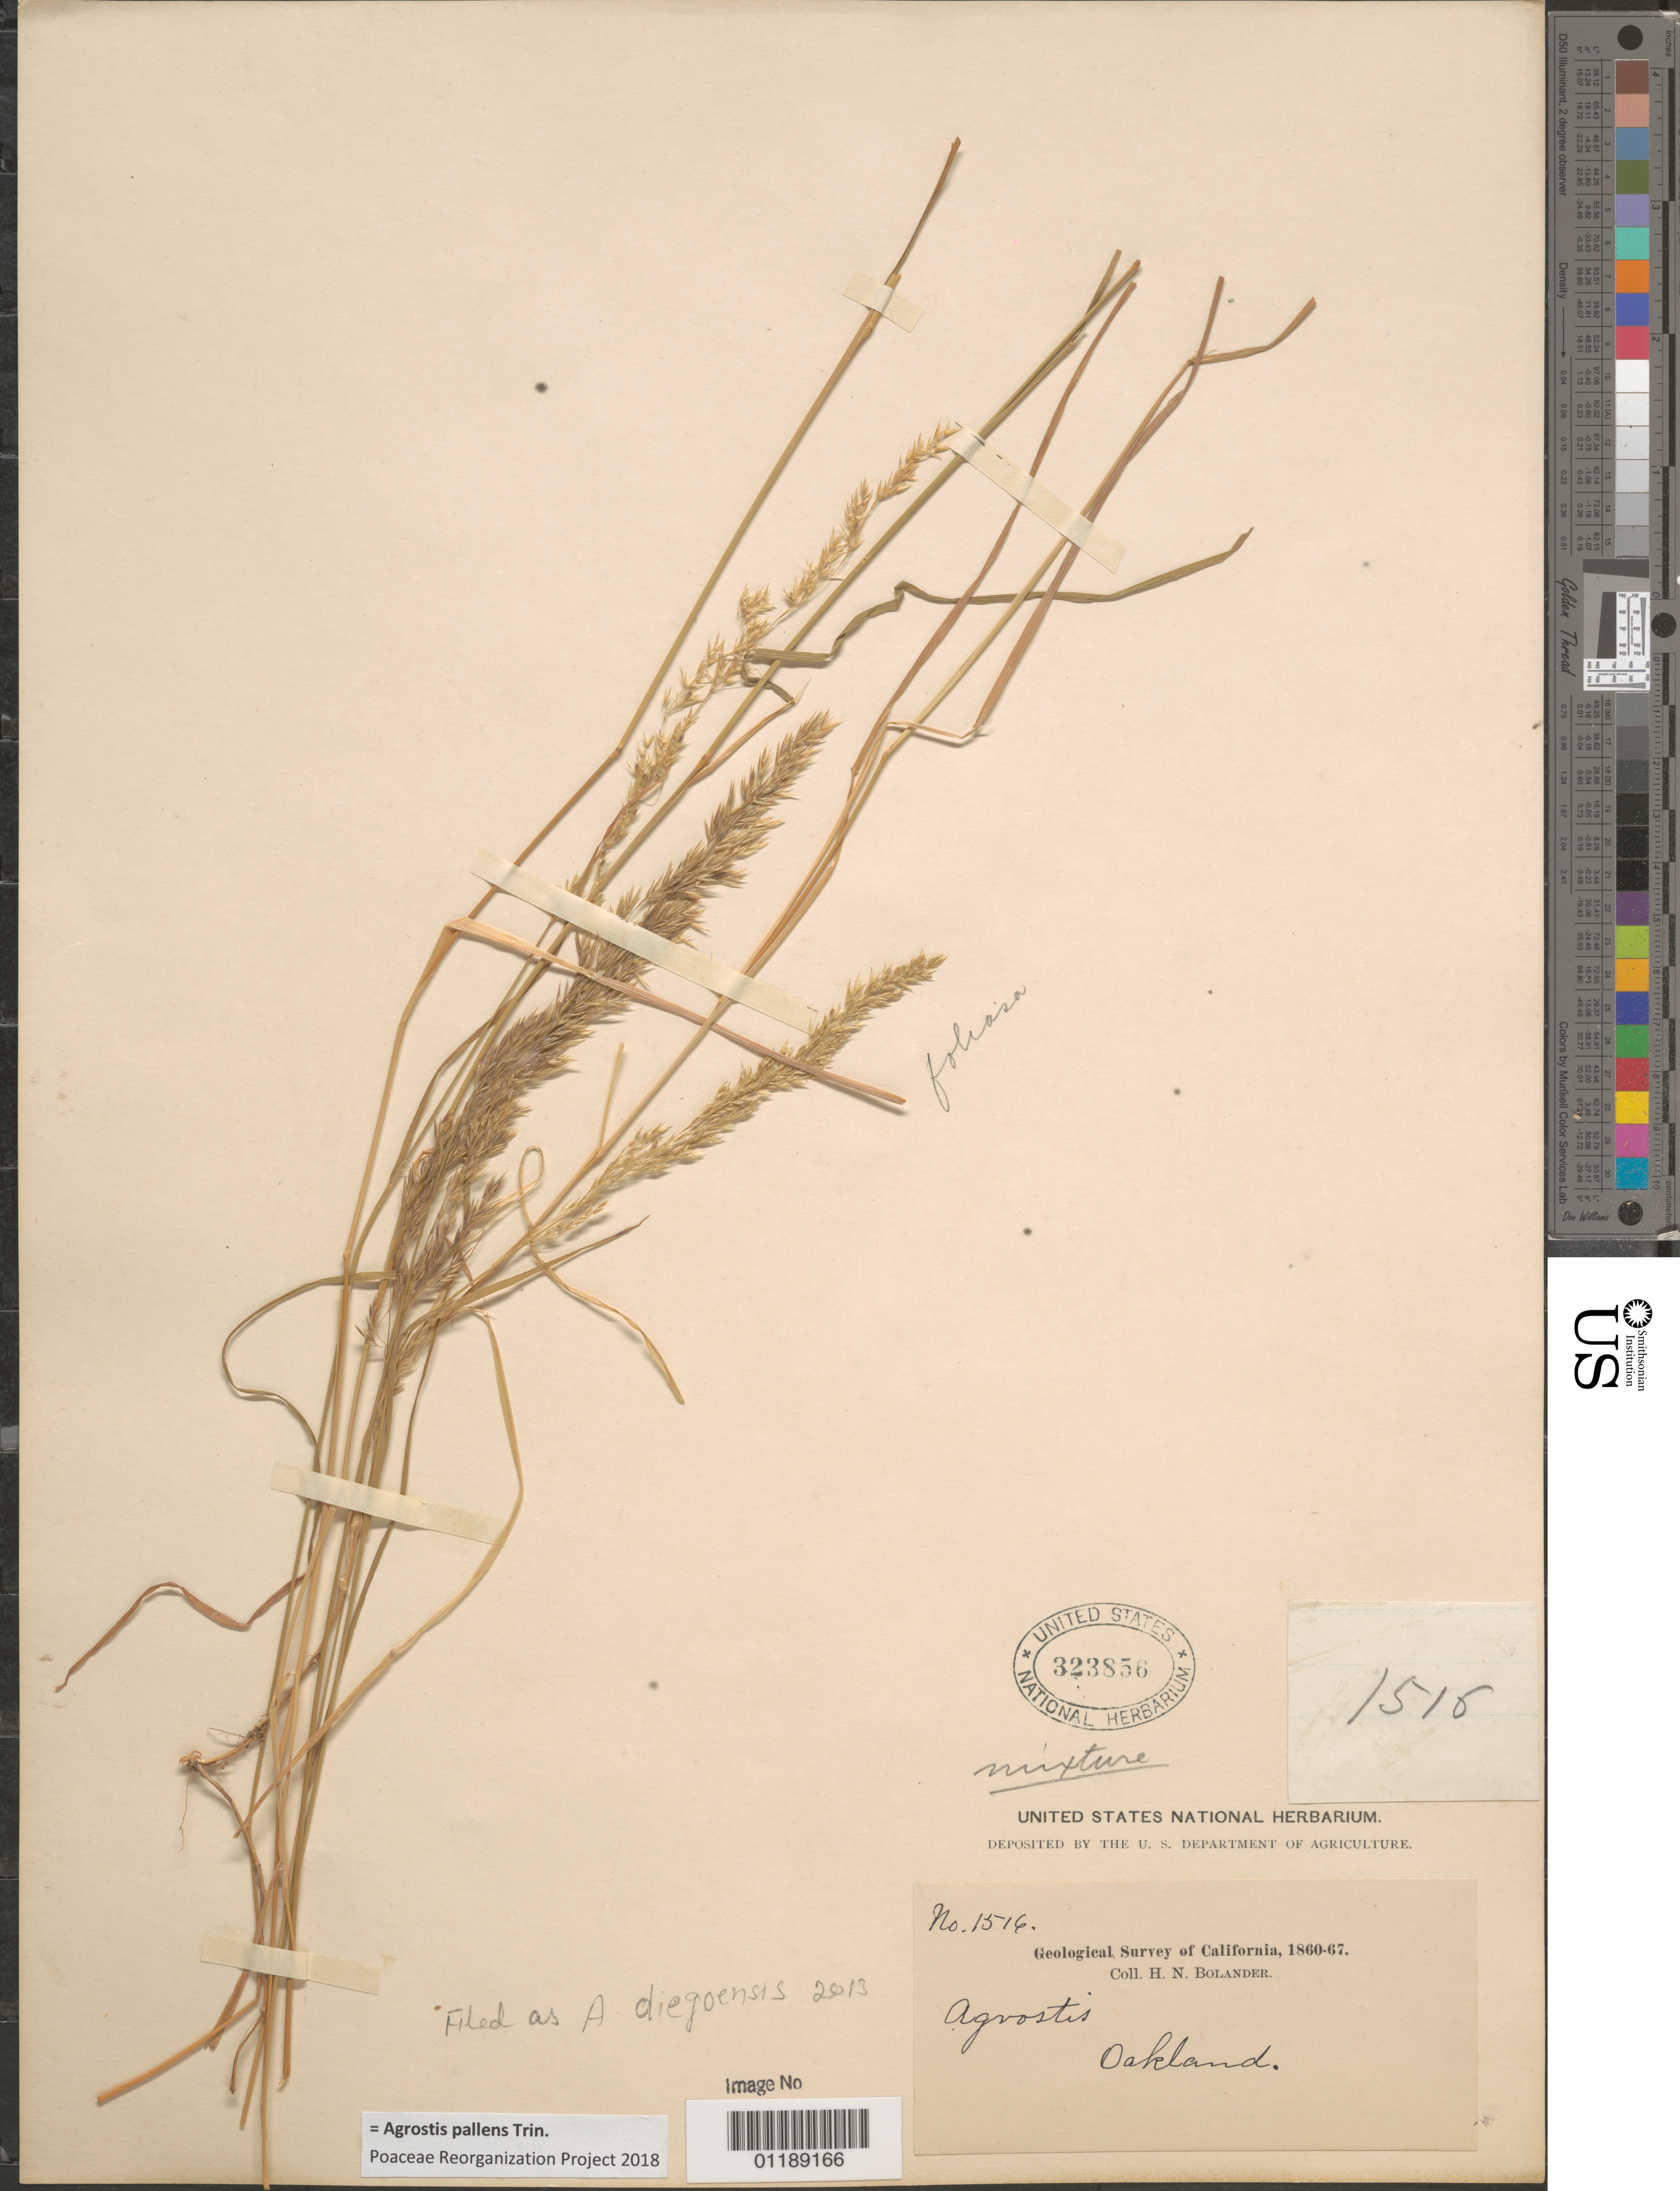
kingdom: Plantae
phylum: Tracheophyta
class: Liliopsida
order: Poales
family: Poaceae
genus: Agrostis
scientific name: Agrostis pallens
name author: Trin.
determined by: Poaceae Reorganization Project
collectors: H. Bolander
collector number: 1516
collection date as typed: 1860 to -- --- 1867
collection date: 1860/1867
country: United States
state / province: California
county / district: Alameda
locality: Oakland.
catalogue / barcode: US 323856